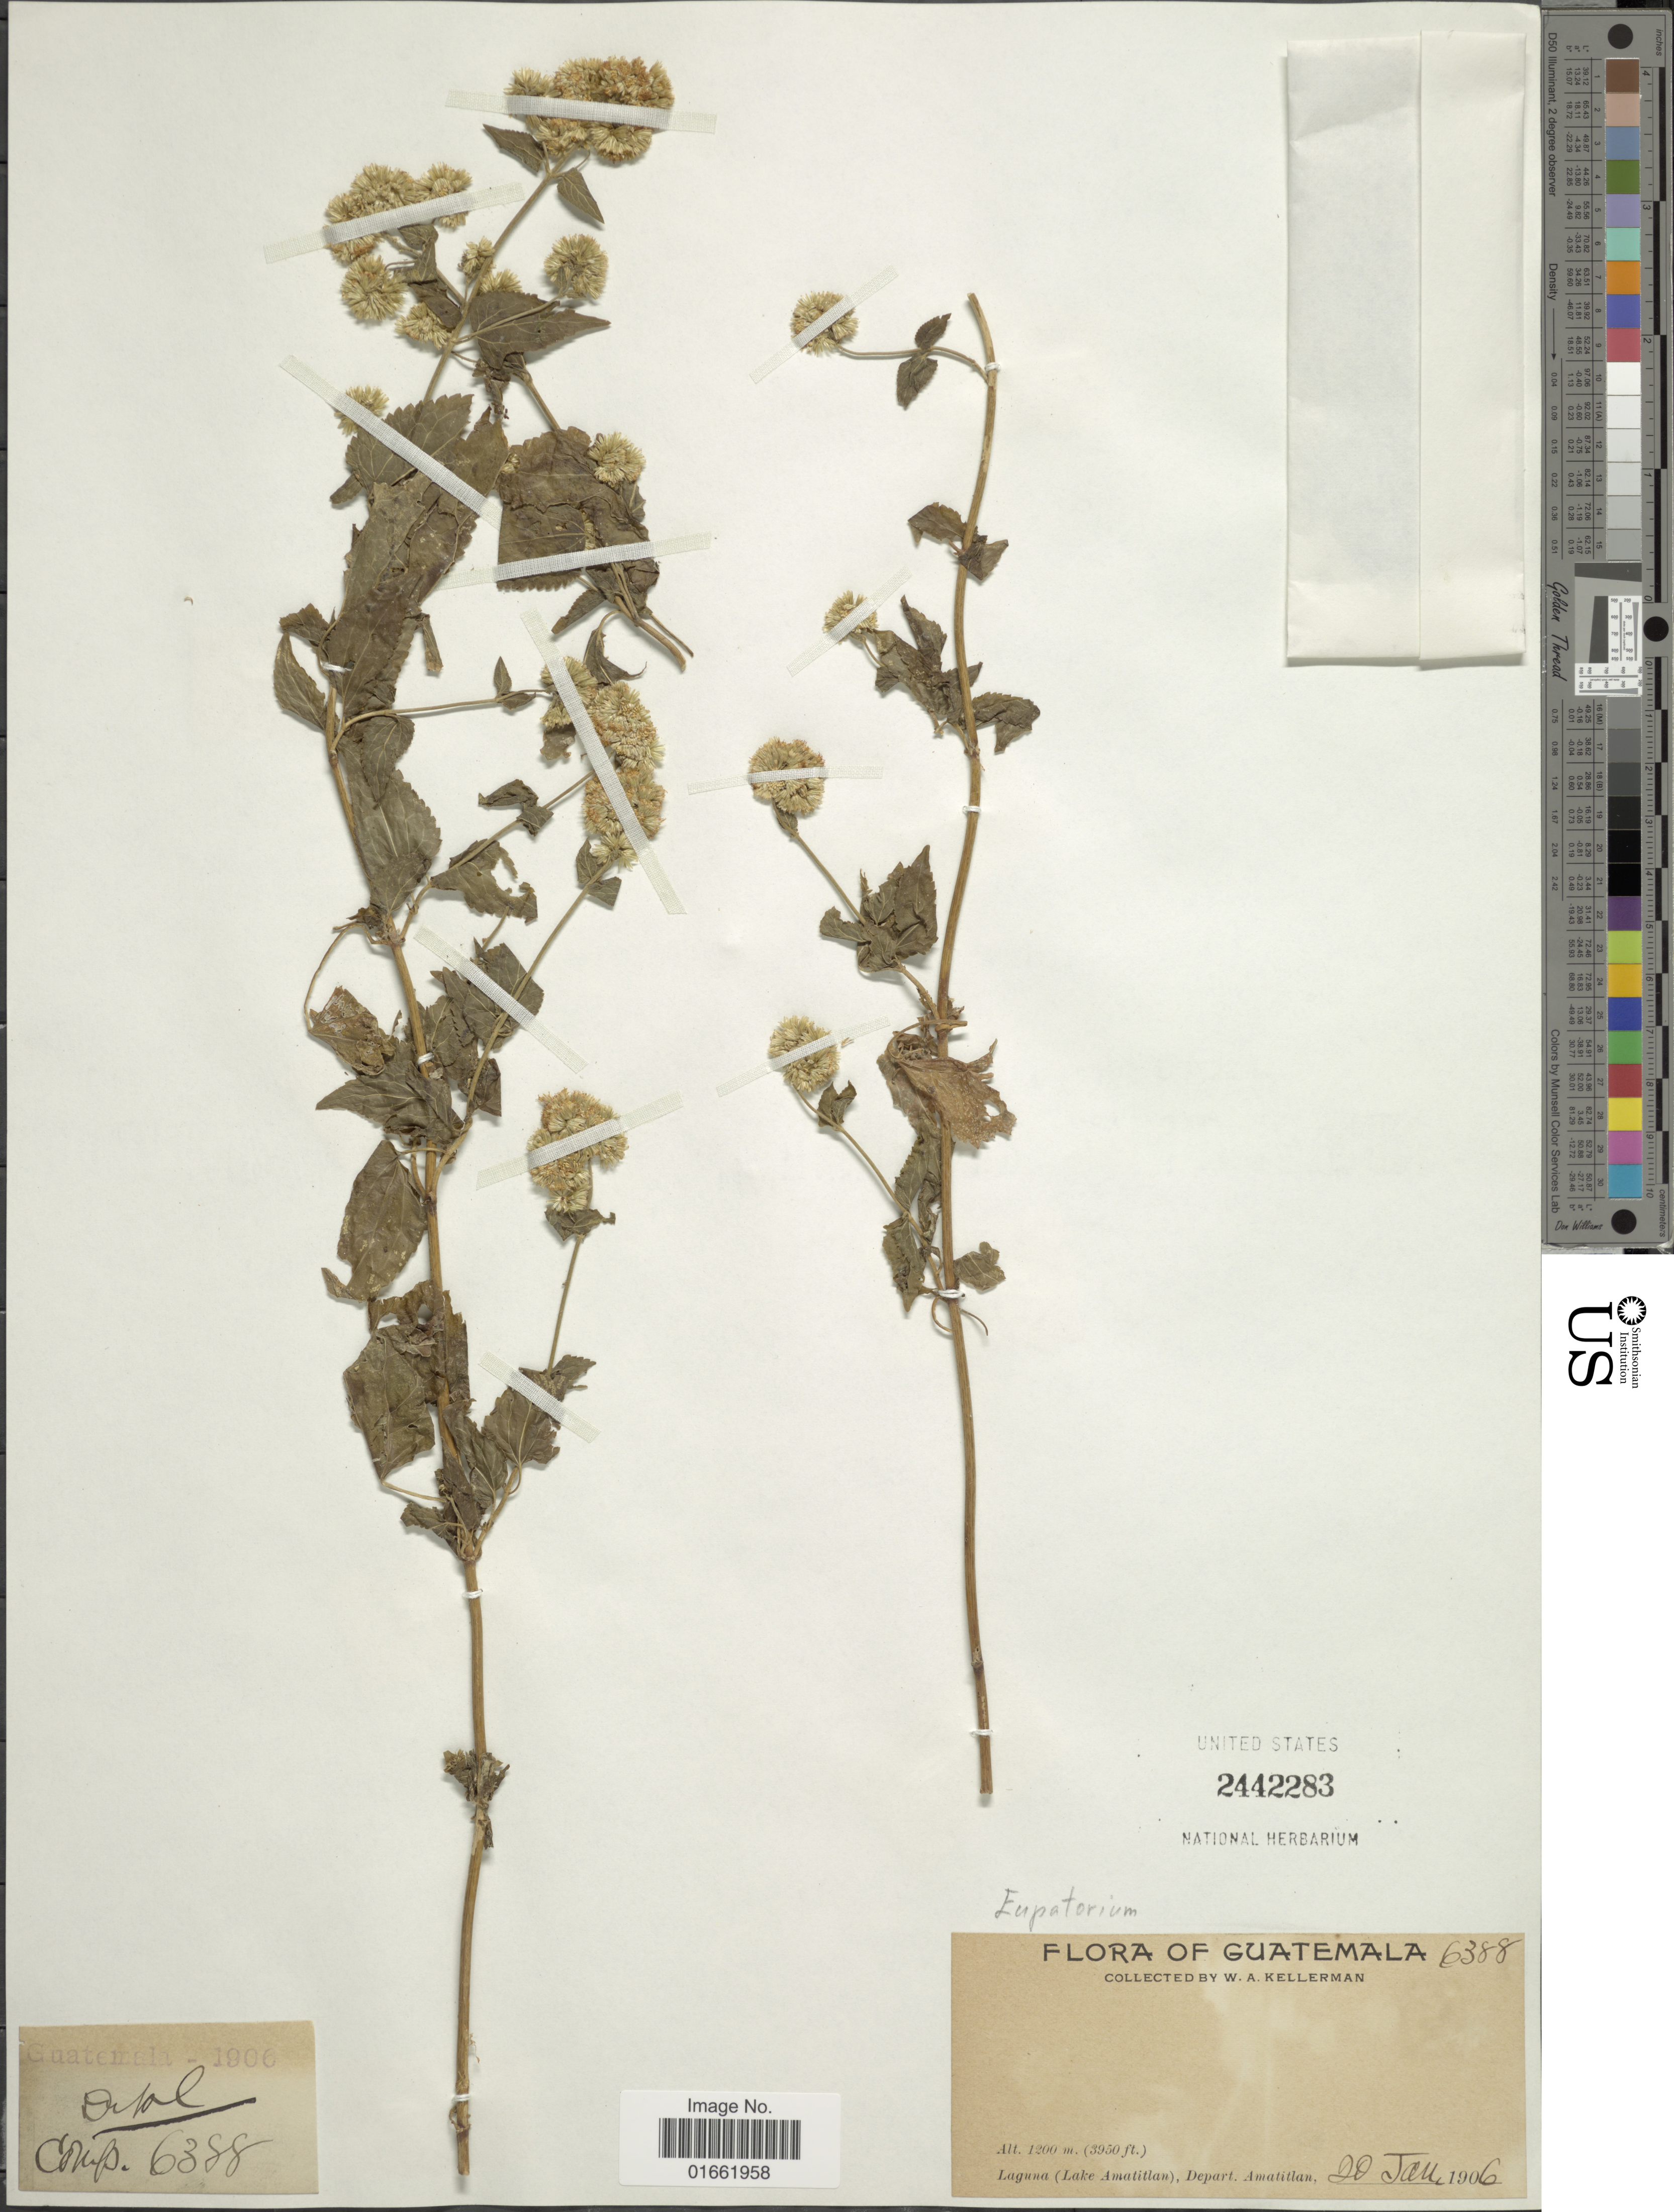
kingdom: Plantae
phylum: Tracheophyta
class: Magnoliopsida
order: Asterales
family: Asteraceae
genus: Fleischmannia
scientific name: Fleischmannia pycnocephala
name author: (Less.) R.M. King & H. Rob.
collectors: W. Kellerman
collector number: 6388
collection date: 1906-01-20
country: Guatemala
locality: Laguna (Lake Amatitlan), Depart. Amatitlan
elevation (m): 1204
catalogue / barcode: US 2442283